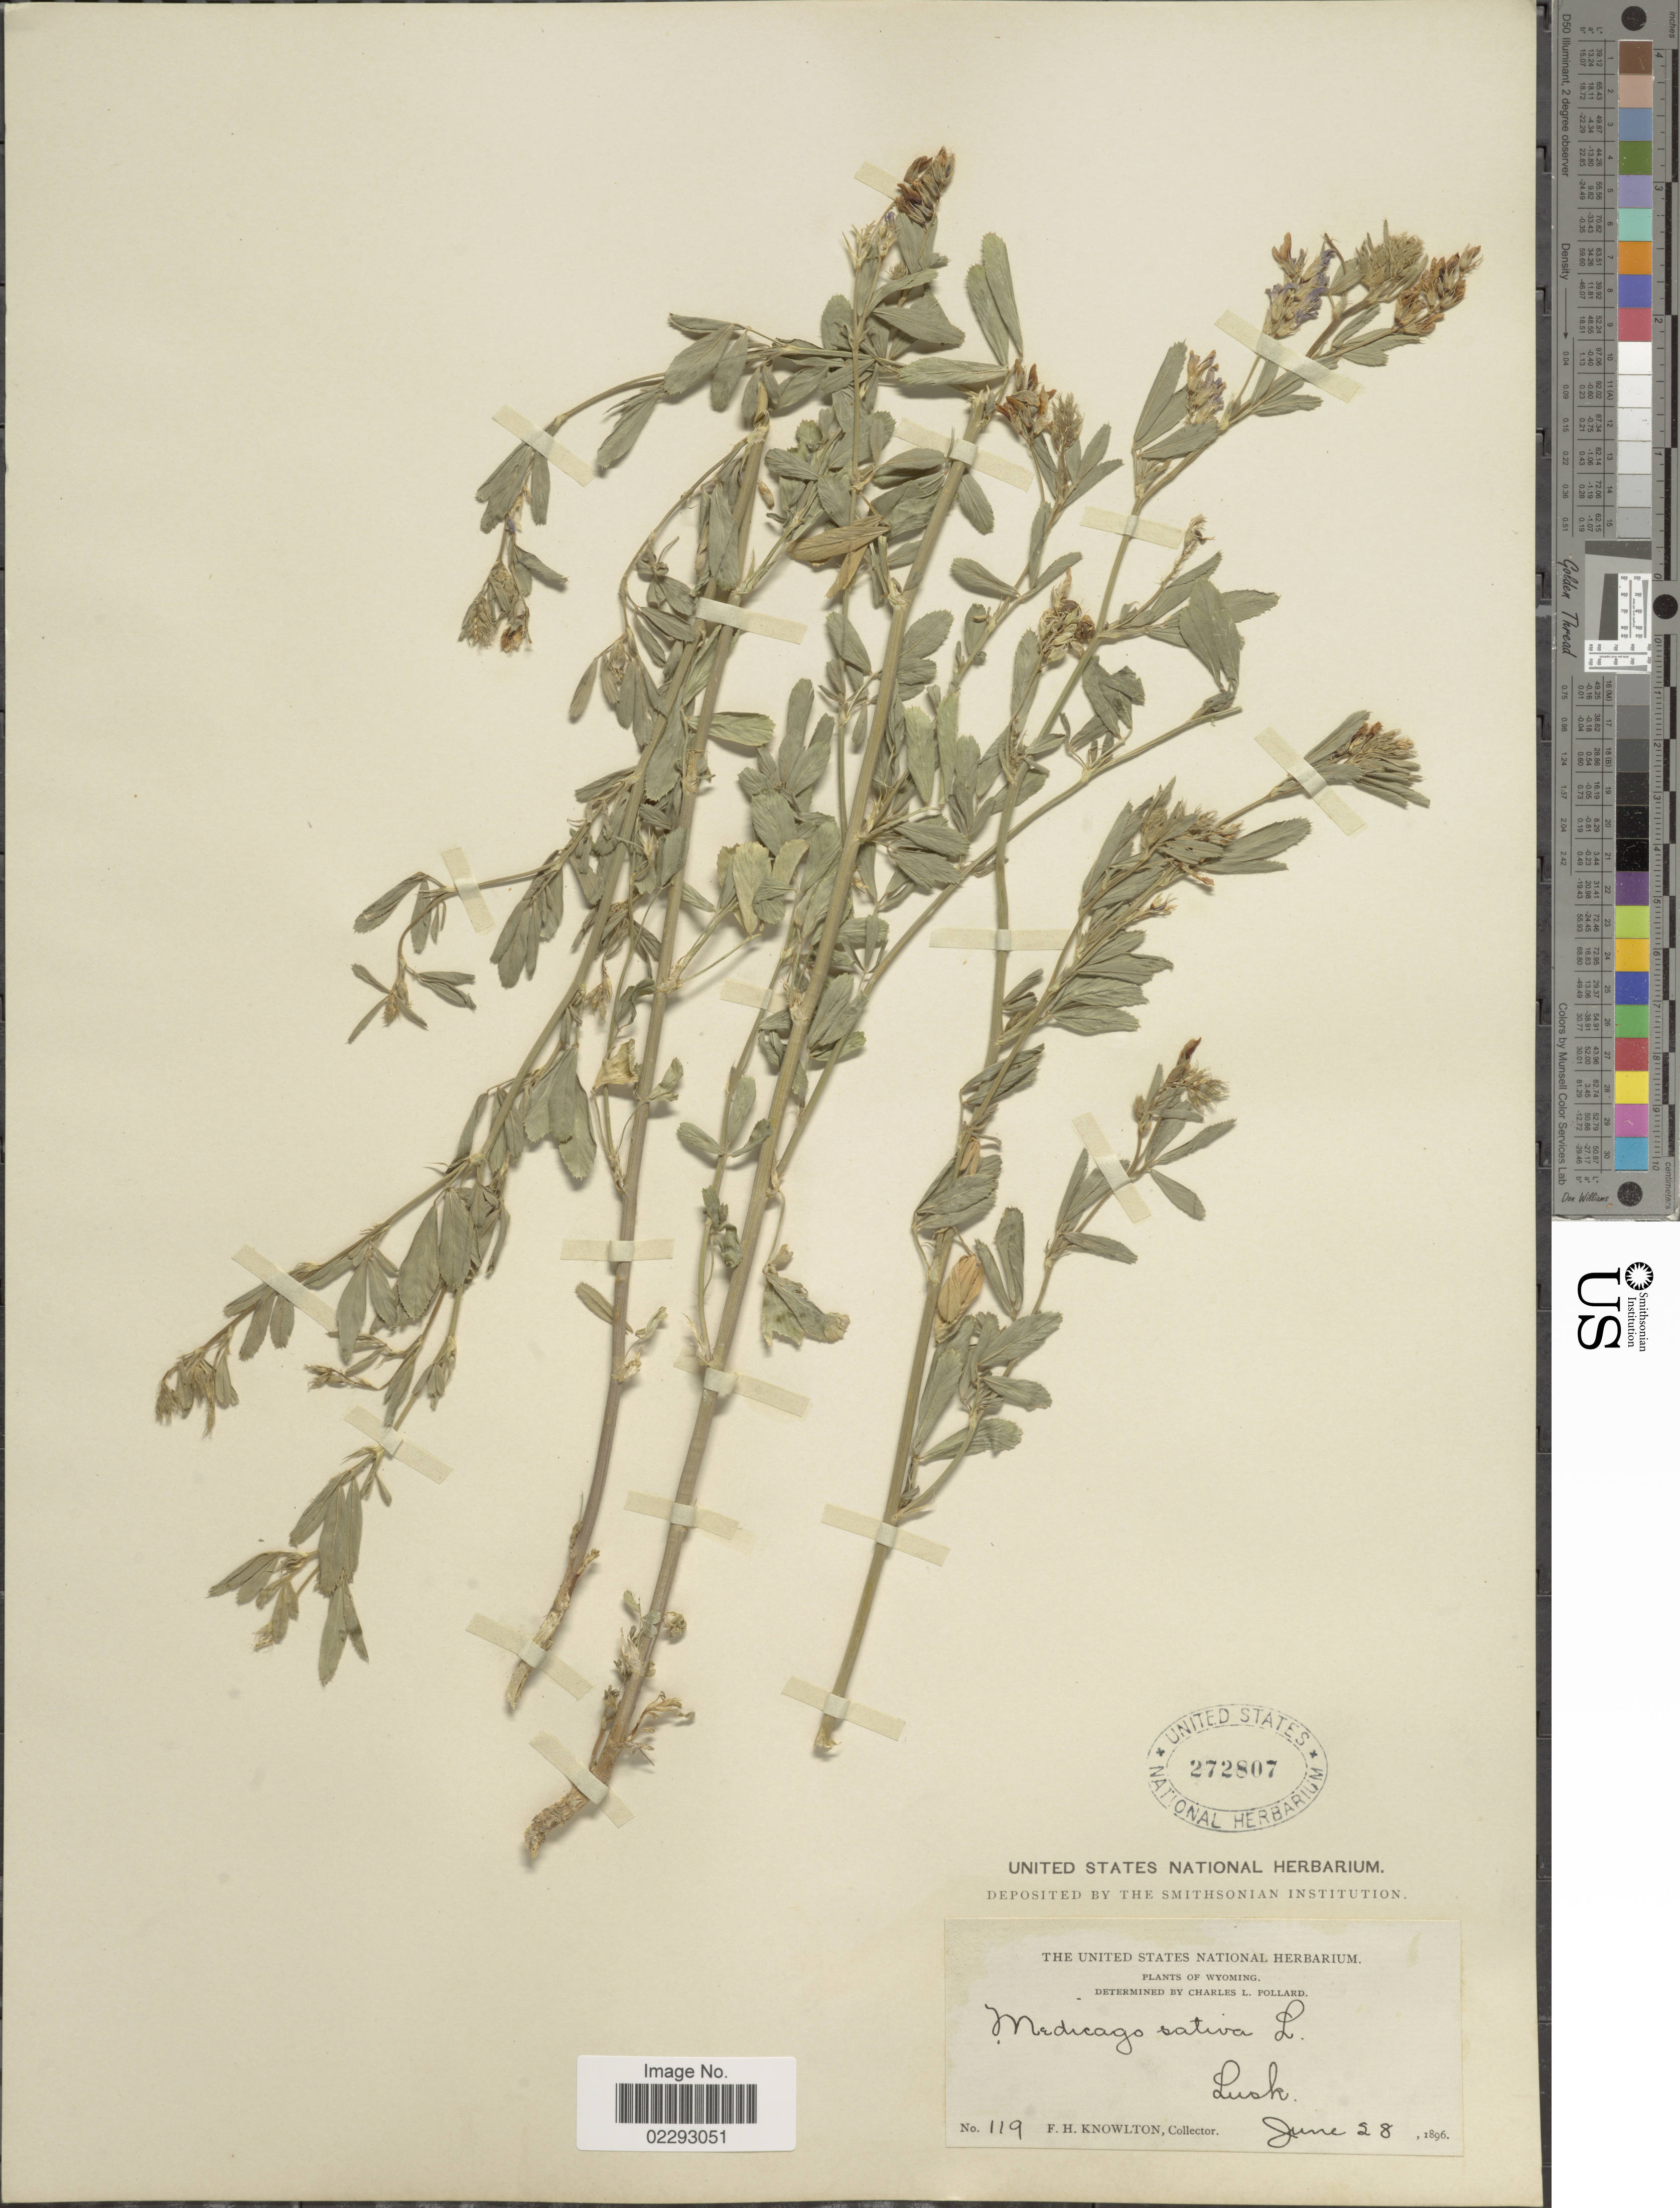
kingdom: Plantae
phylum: Tracheophyta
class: Magnoliopsida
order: Fabales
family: Fabaceae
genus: Medicago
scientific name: Medicago sativa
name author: L.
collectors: F. H. Knowlton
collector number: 119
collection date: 1896-06-28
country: United States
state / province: Wyoming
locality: Wyoming, Lusk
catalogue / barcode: US 272807